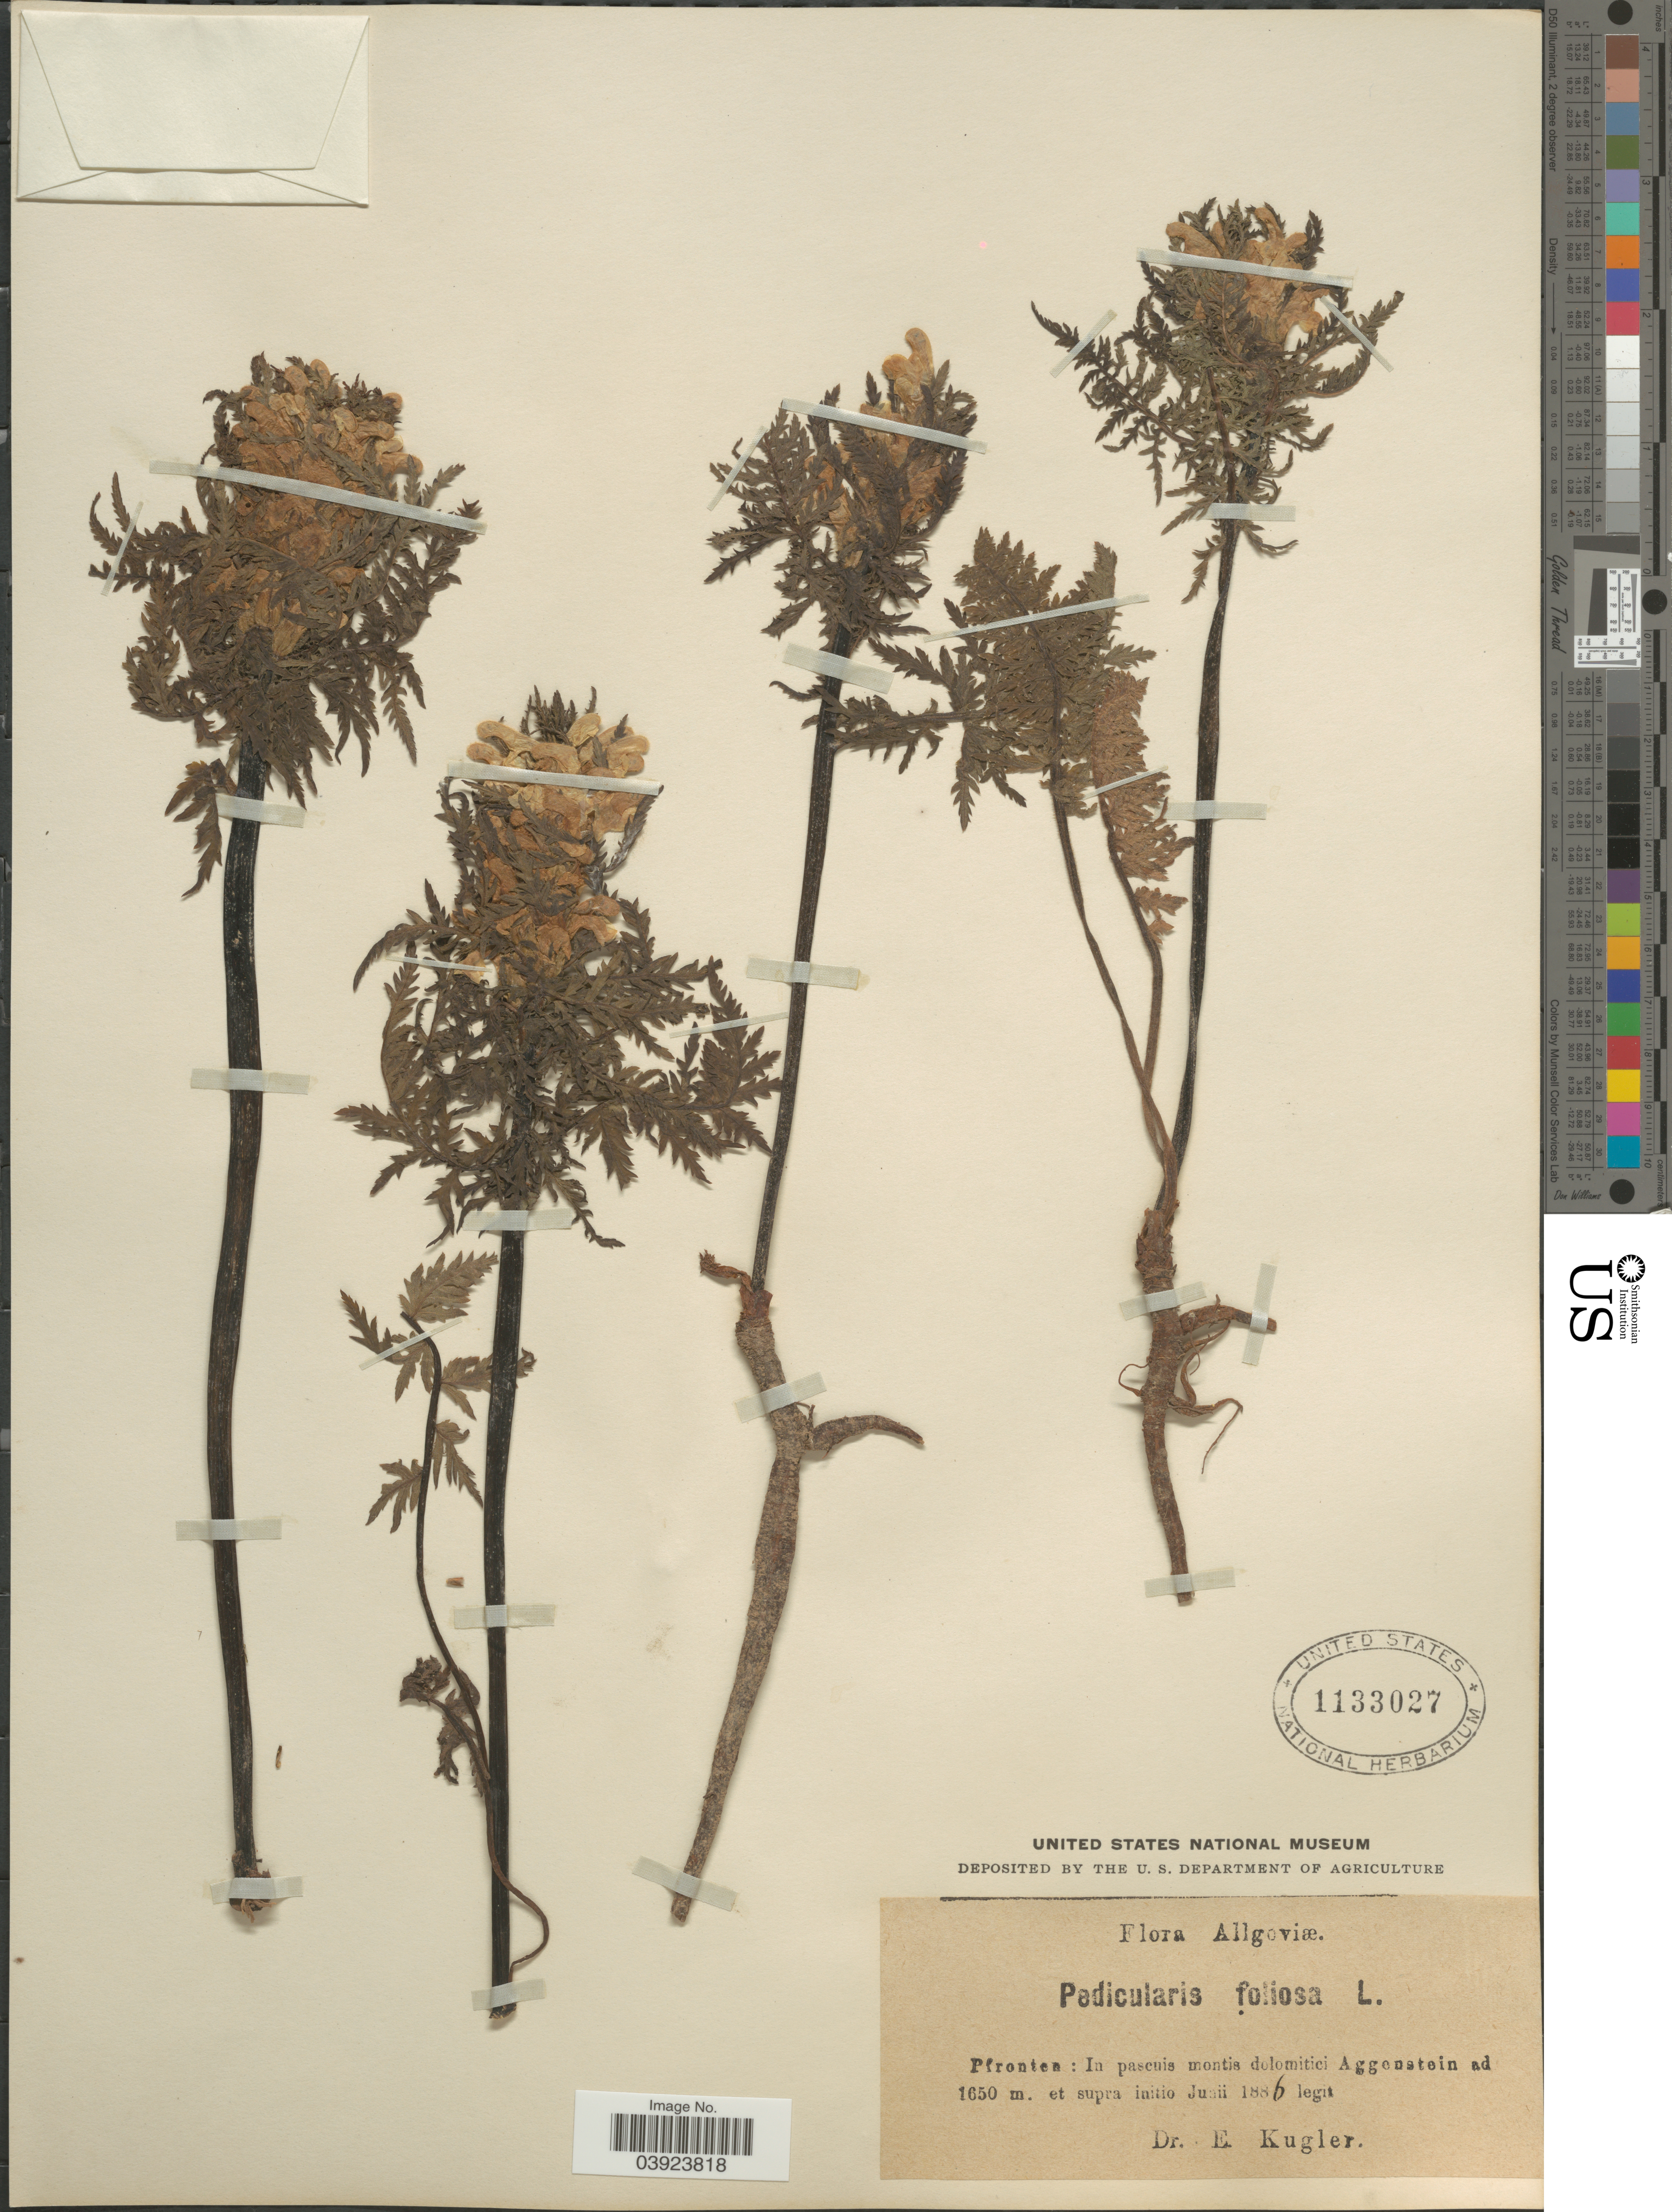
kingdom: Plantae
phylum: Tracheophyta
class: Magnoliopsida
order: Lamiales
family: Orobanchaceae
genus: Pedicularis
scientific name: Pedicularis foliosa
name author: L.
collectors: E. Kugler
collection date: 1886-06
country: Germany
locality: Allgoviae. Pfronten: In pascuis montis dolomitici Aggenstein ad.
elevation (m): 1650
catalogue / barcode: US 1133027